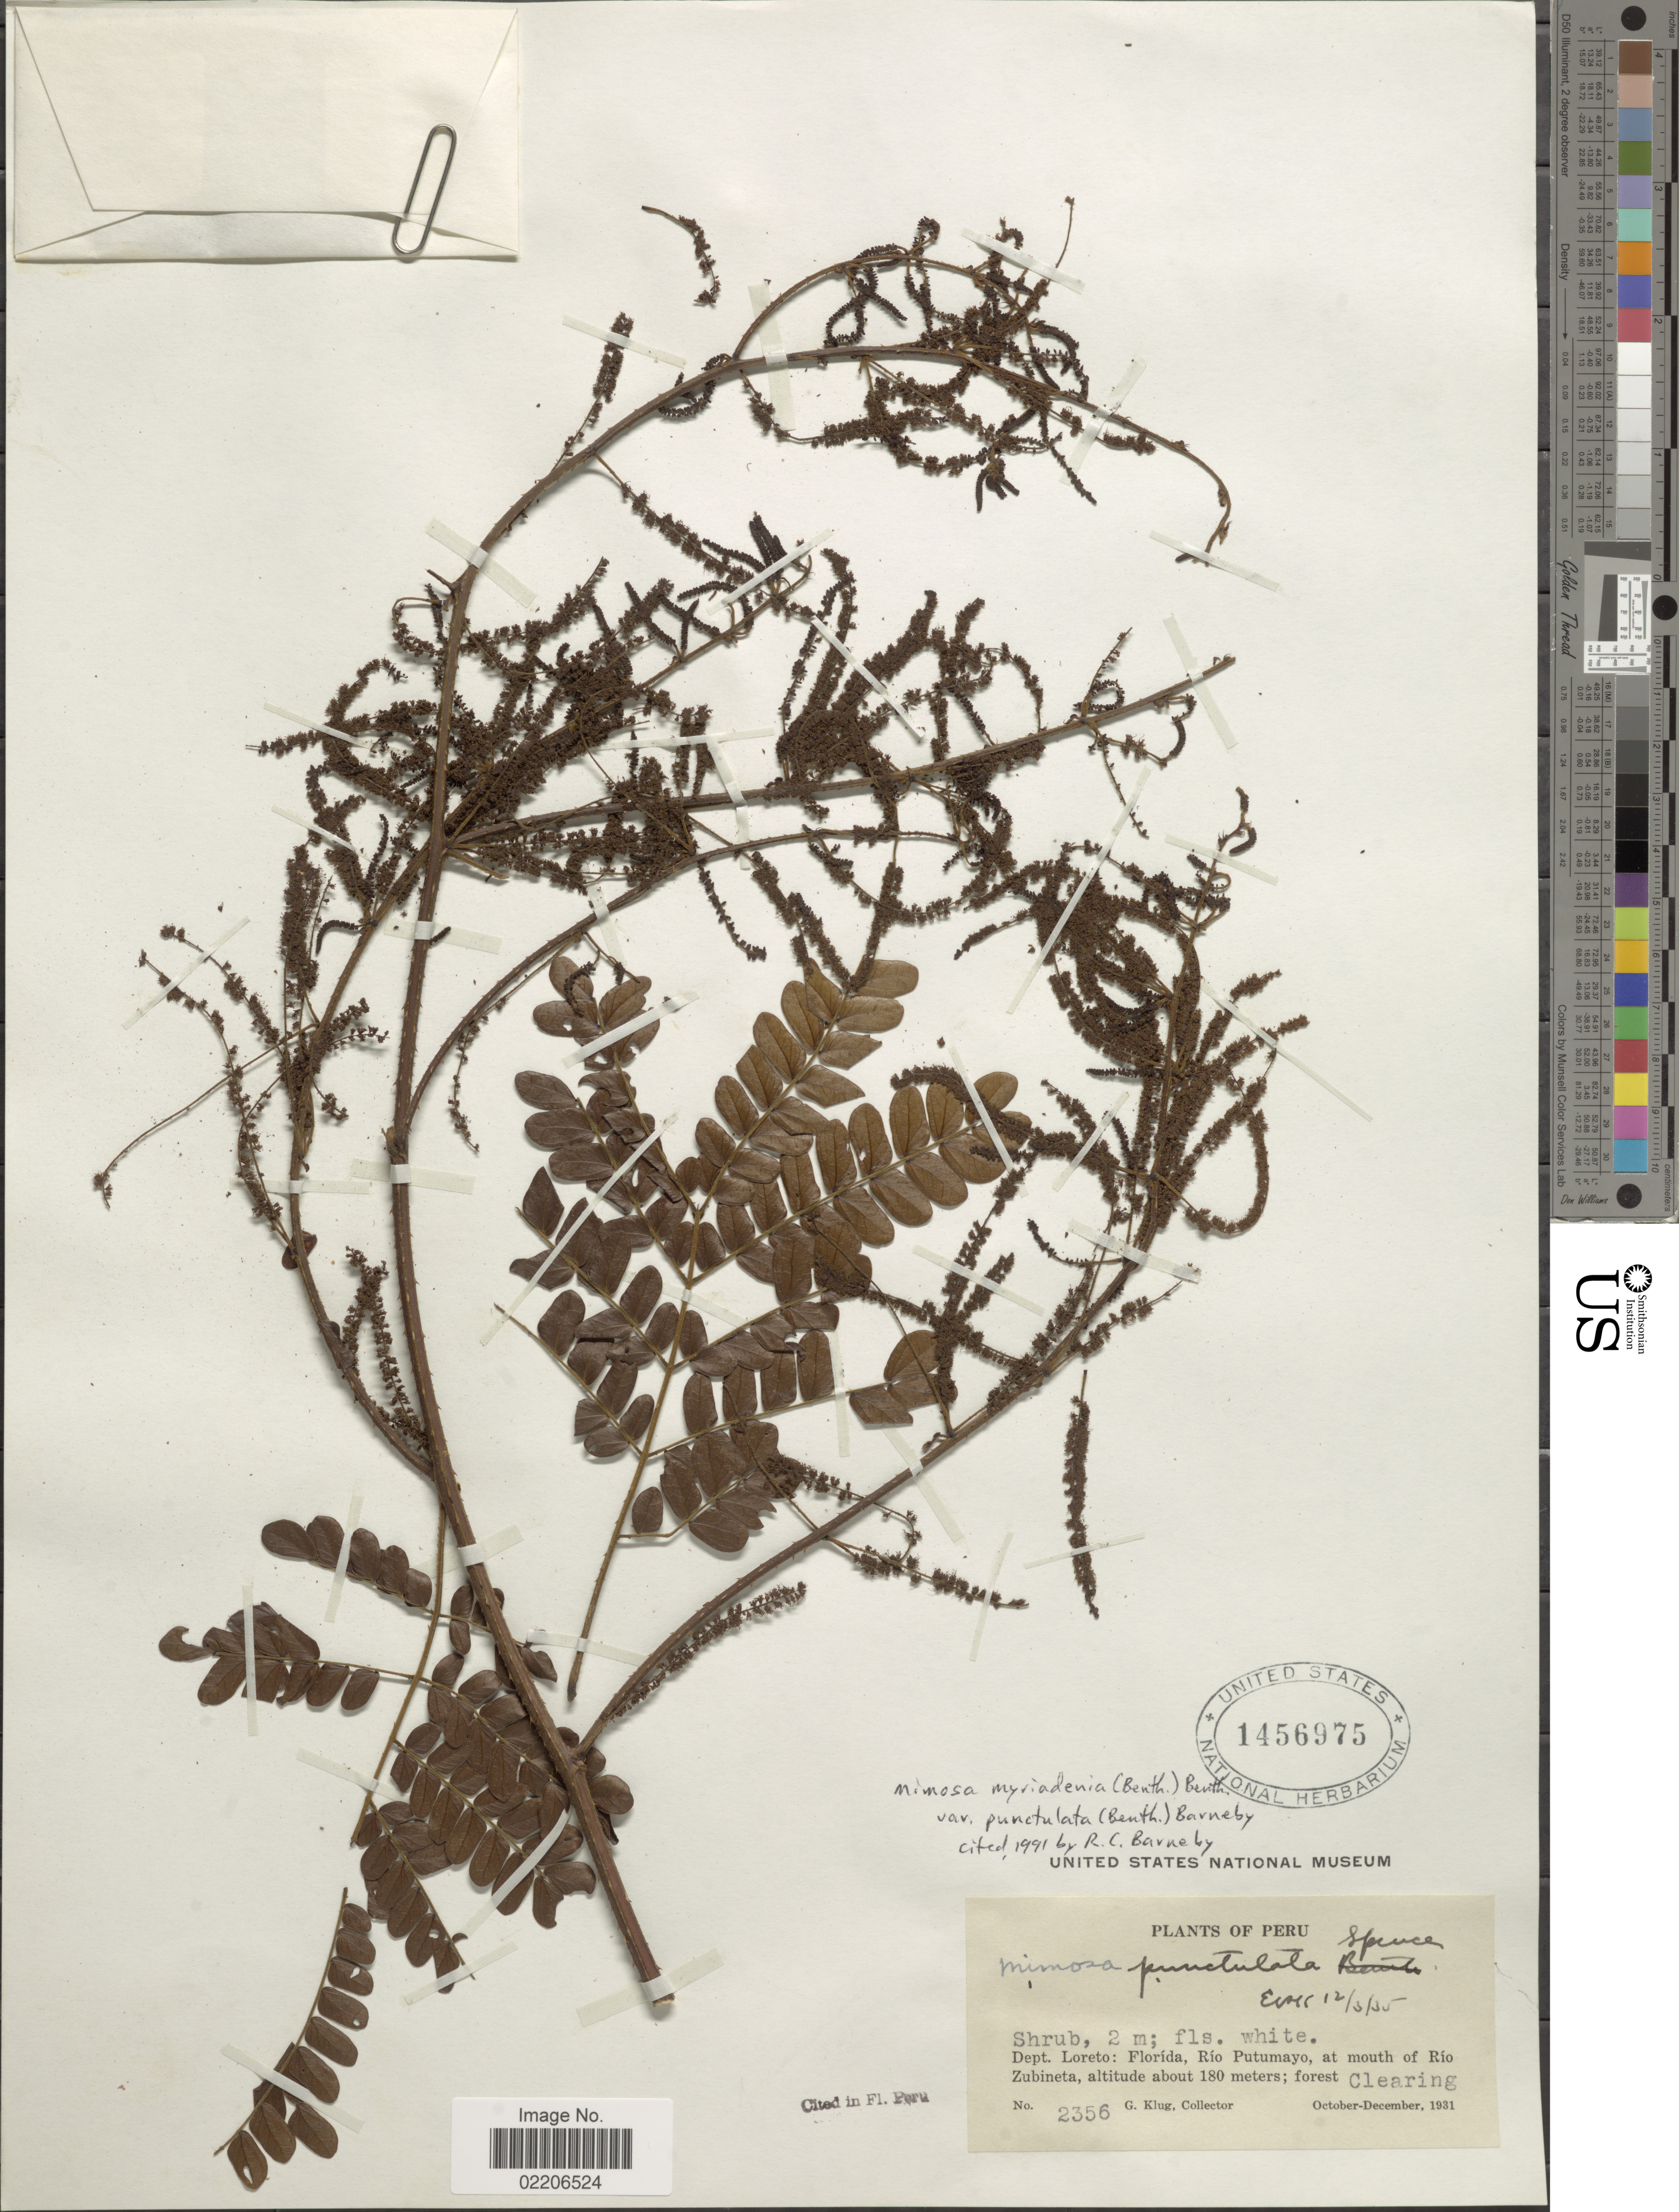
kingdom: Plantae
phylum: Tracheophyta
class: Magnoliopsida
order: Fabales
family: Fabaceae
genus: Mimosa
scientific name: Mimosa myriadenia var. punctulata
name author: (Benth.) Barneby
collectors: G. Klug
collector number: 2356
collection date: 1931-10/1931-12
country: Peru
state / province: Loreto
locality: Dept.: Loreto: Florída, Río Putumayo, at mouth of Río Zubineta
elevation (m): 180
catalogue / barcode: US 1456975